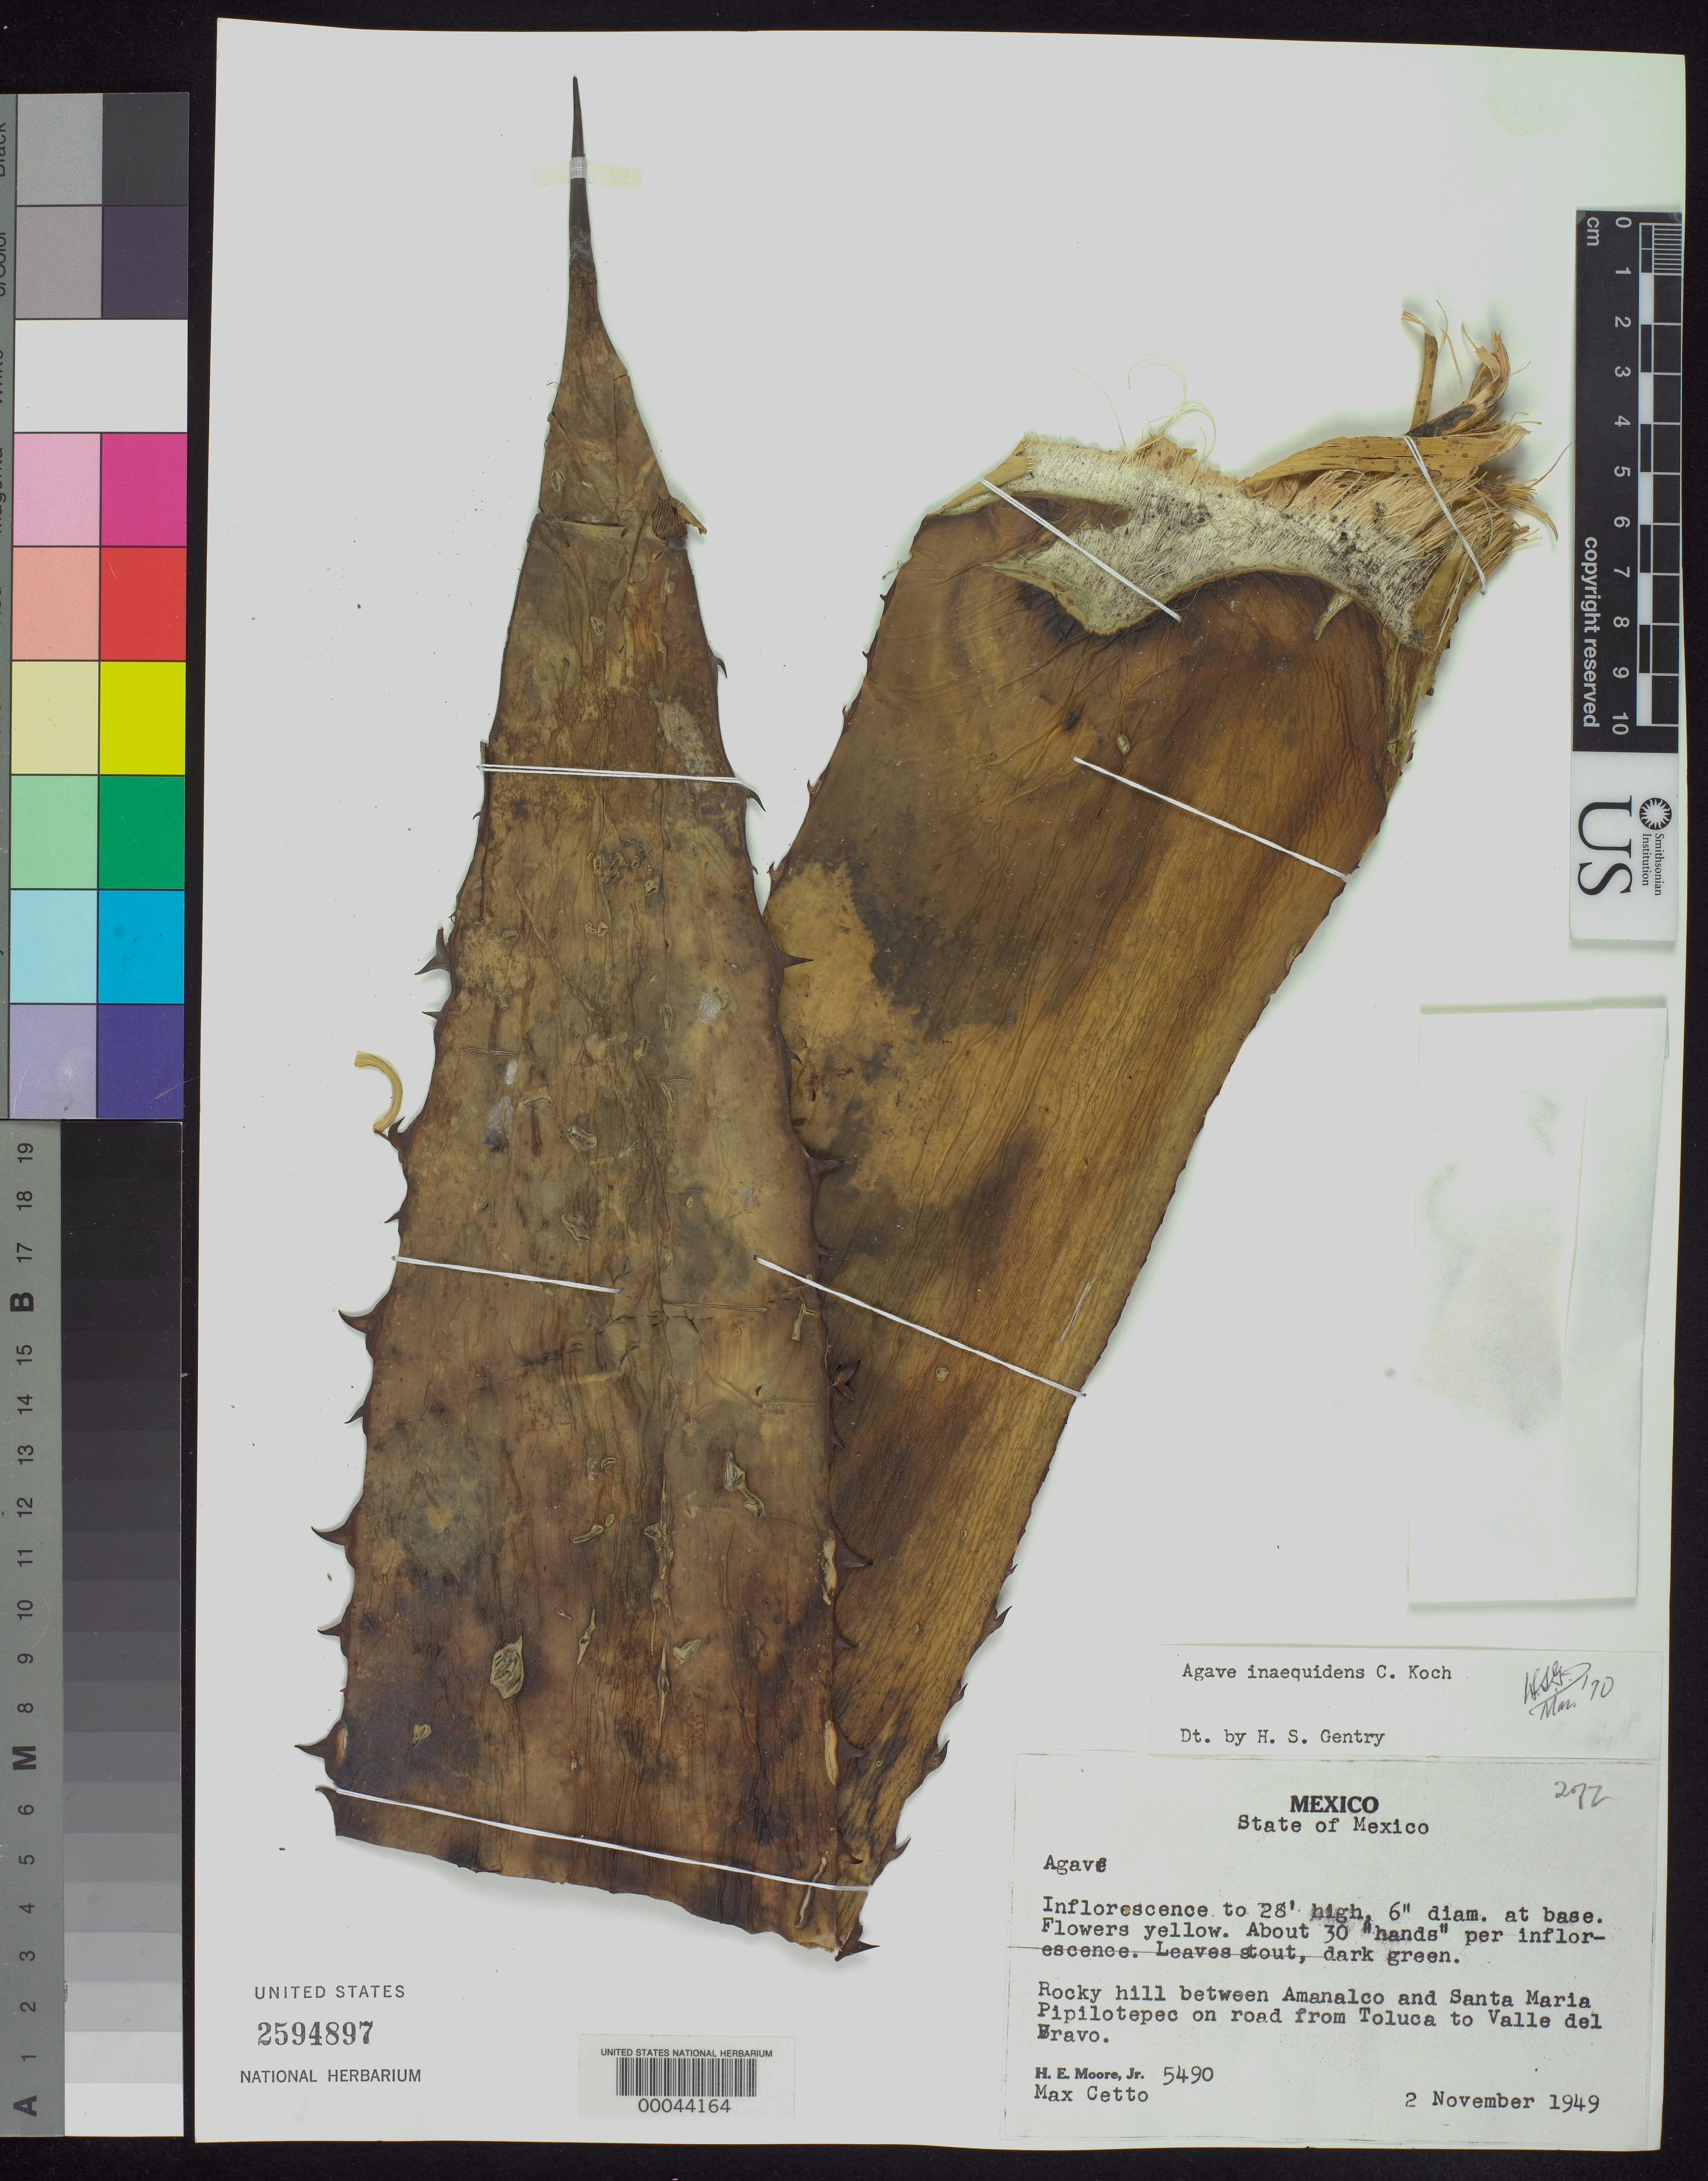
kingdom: Plantae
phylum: Tracheophyta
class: Liliopsida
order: Asparagales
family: Asparagaceae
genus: Agave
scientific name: Agave inaequidens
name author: K. Koch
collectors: H. E. Moore & M. Cetto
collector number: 5490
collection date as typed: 02 Nov 1949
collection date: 1949-11-02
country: Mexico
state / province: México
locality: Rocky hill between Amanalco and Santa Maria Pipilotepec on road from Toluca to Valle de Bravo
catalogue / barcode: US 2594897